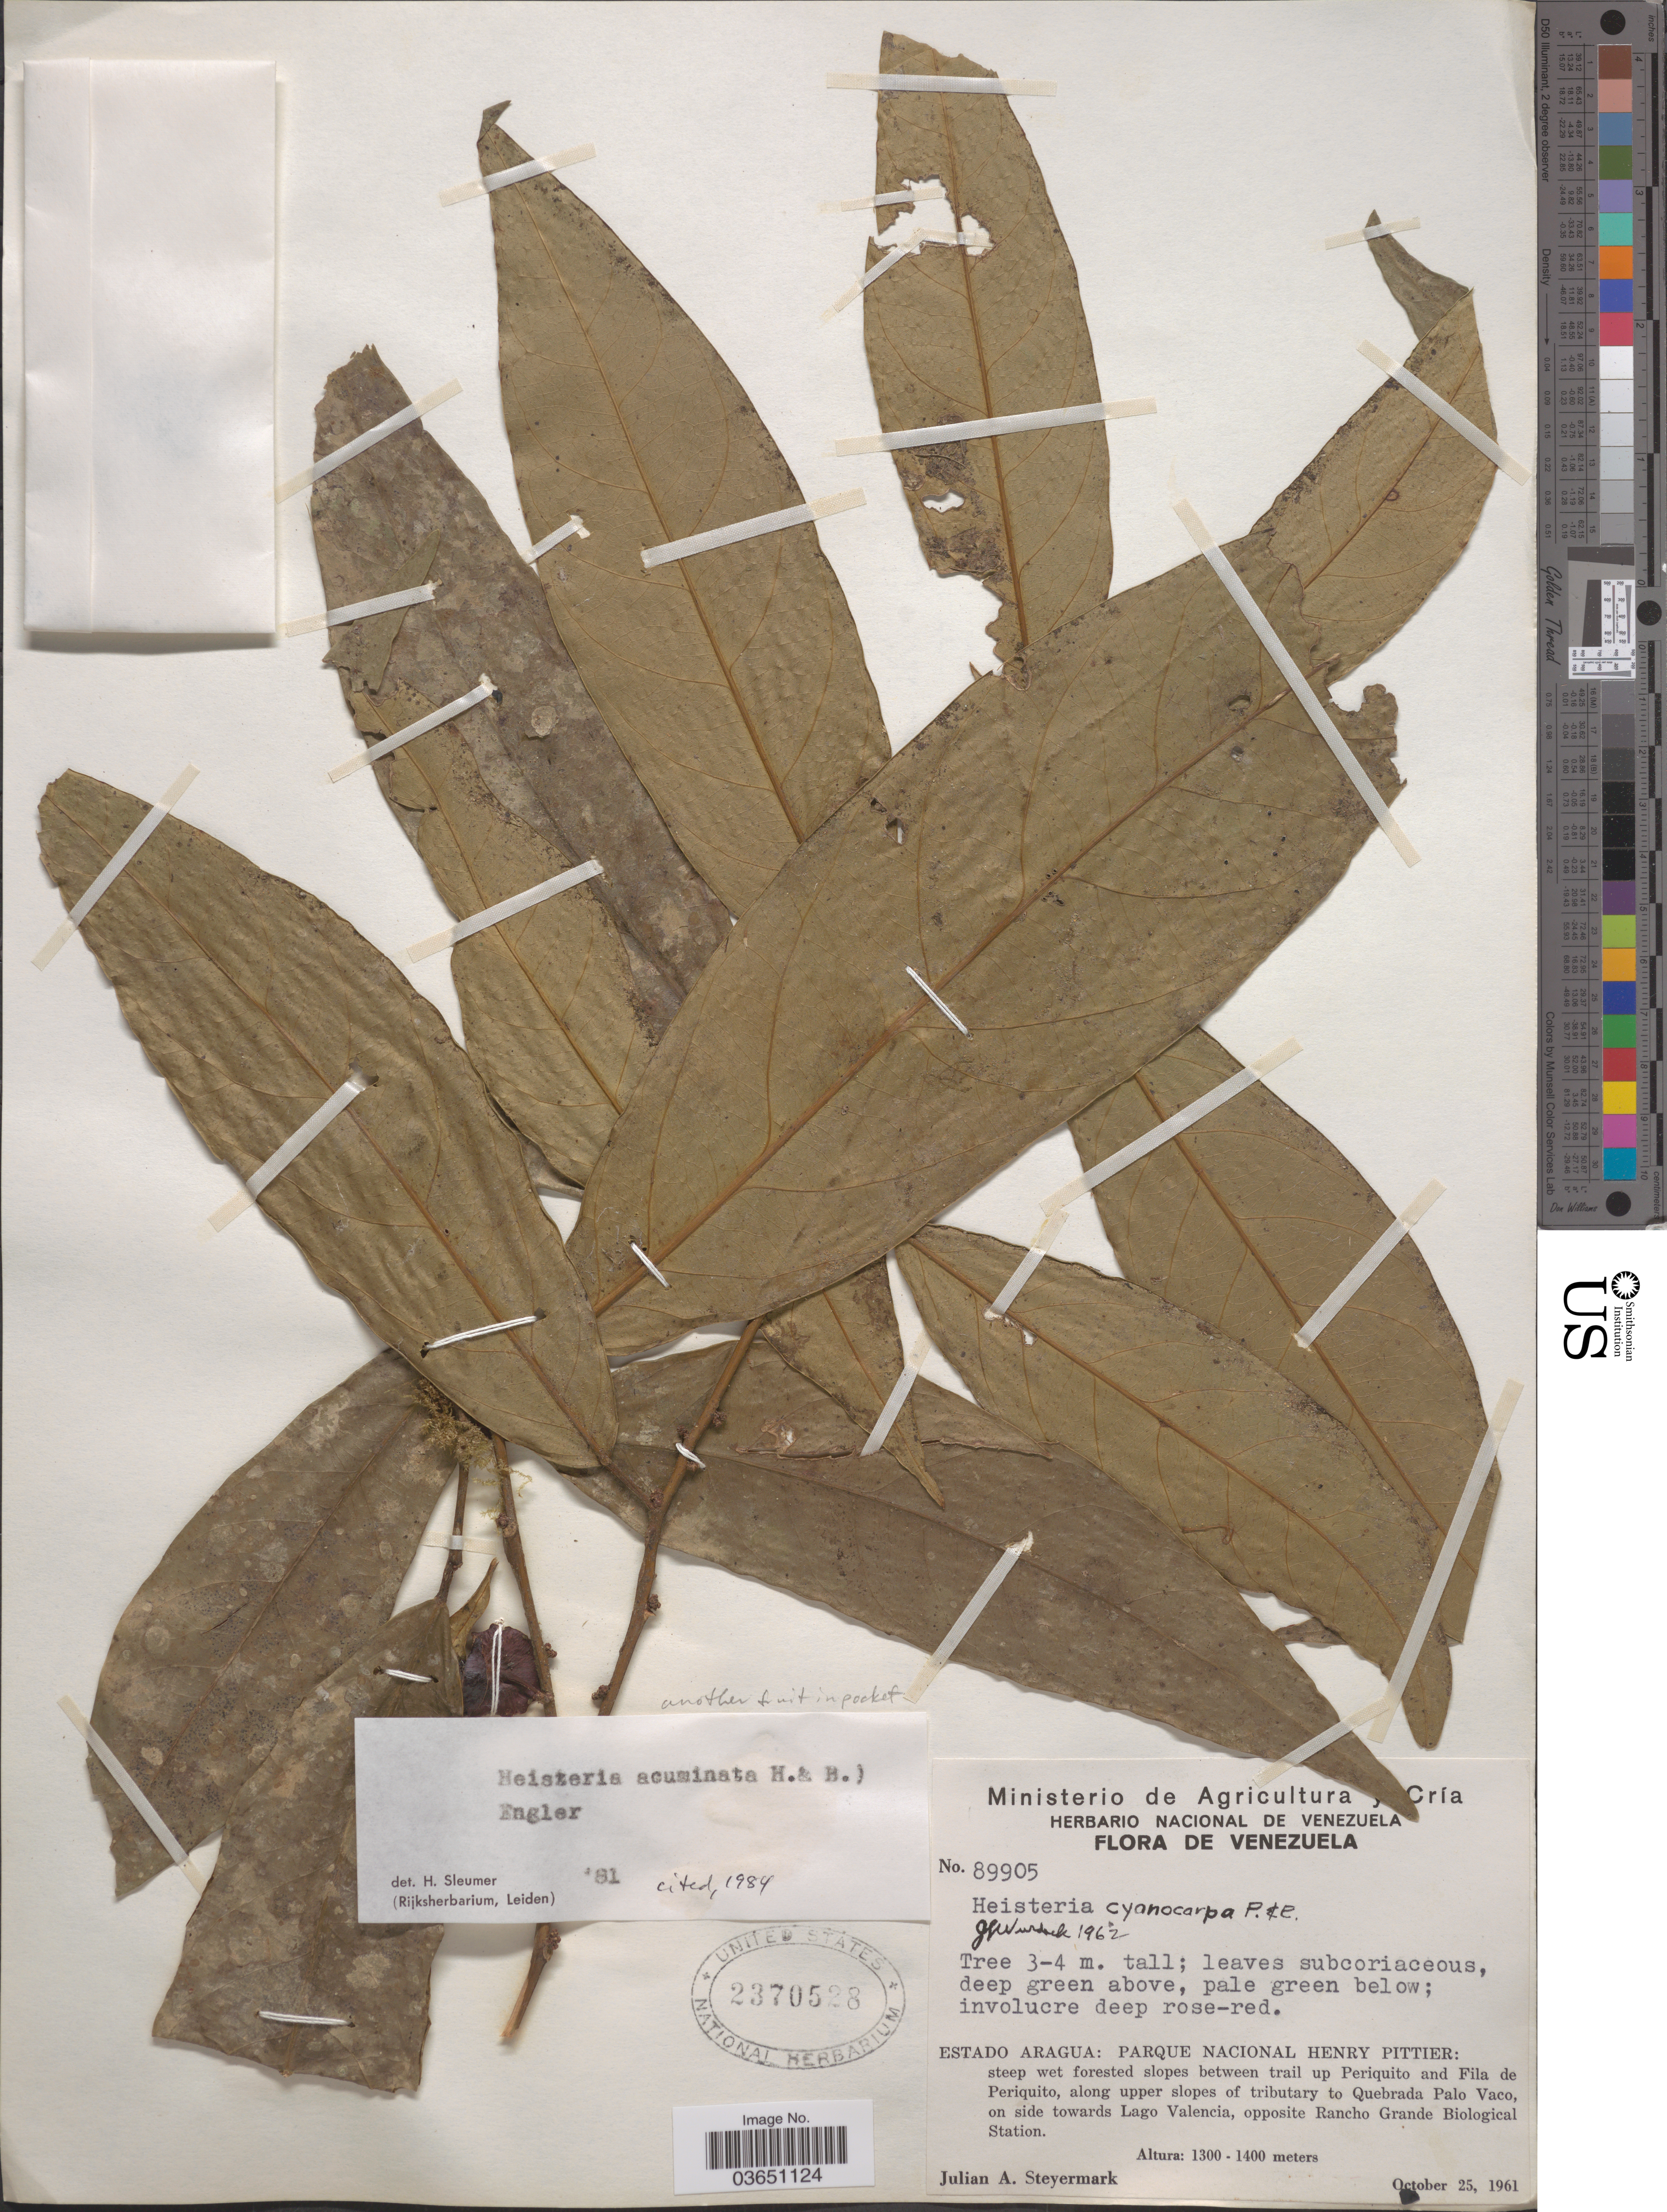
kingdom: Plantae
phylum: Tracheophyta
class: Magnoliopsida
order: Santalales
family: Erythropalaceae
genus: Heisteria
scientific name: Heisteria acuminata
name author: (Humb. & Bonpl.) Engl.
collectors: J. Steyermark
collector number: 89905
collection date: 1961-10-25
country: Venezuela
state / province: Aragua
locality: Parque Nacional Henry Pittier: steep wet forested slopes between trail up Periquito and Fila de Periquito, along upper slopes tributary to Quebrada Palo Vaco, on side towards Lago Valencia, opposite Rancho Grande Biological Station.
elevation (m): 1300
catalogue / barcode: US 2370528